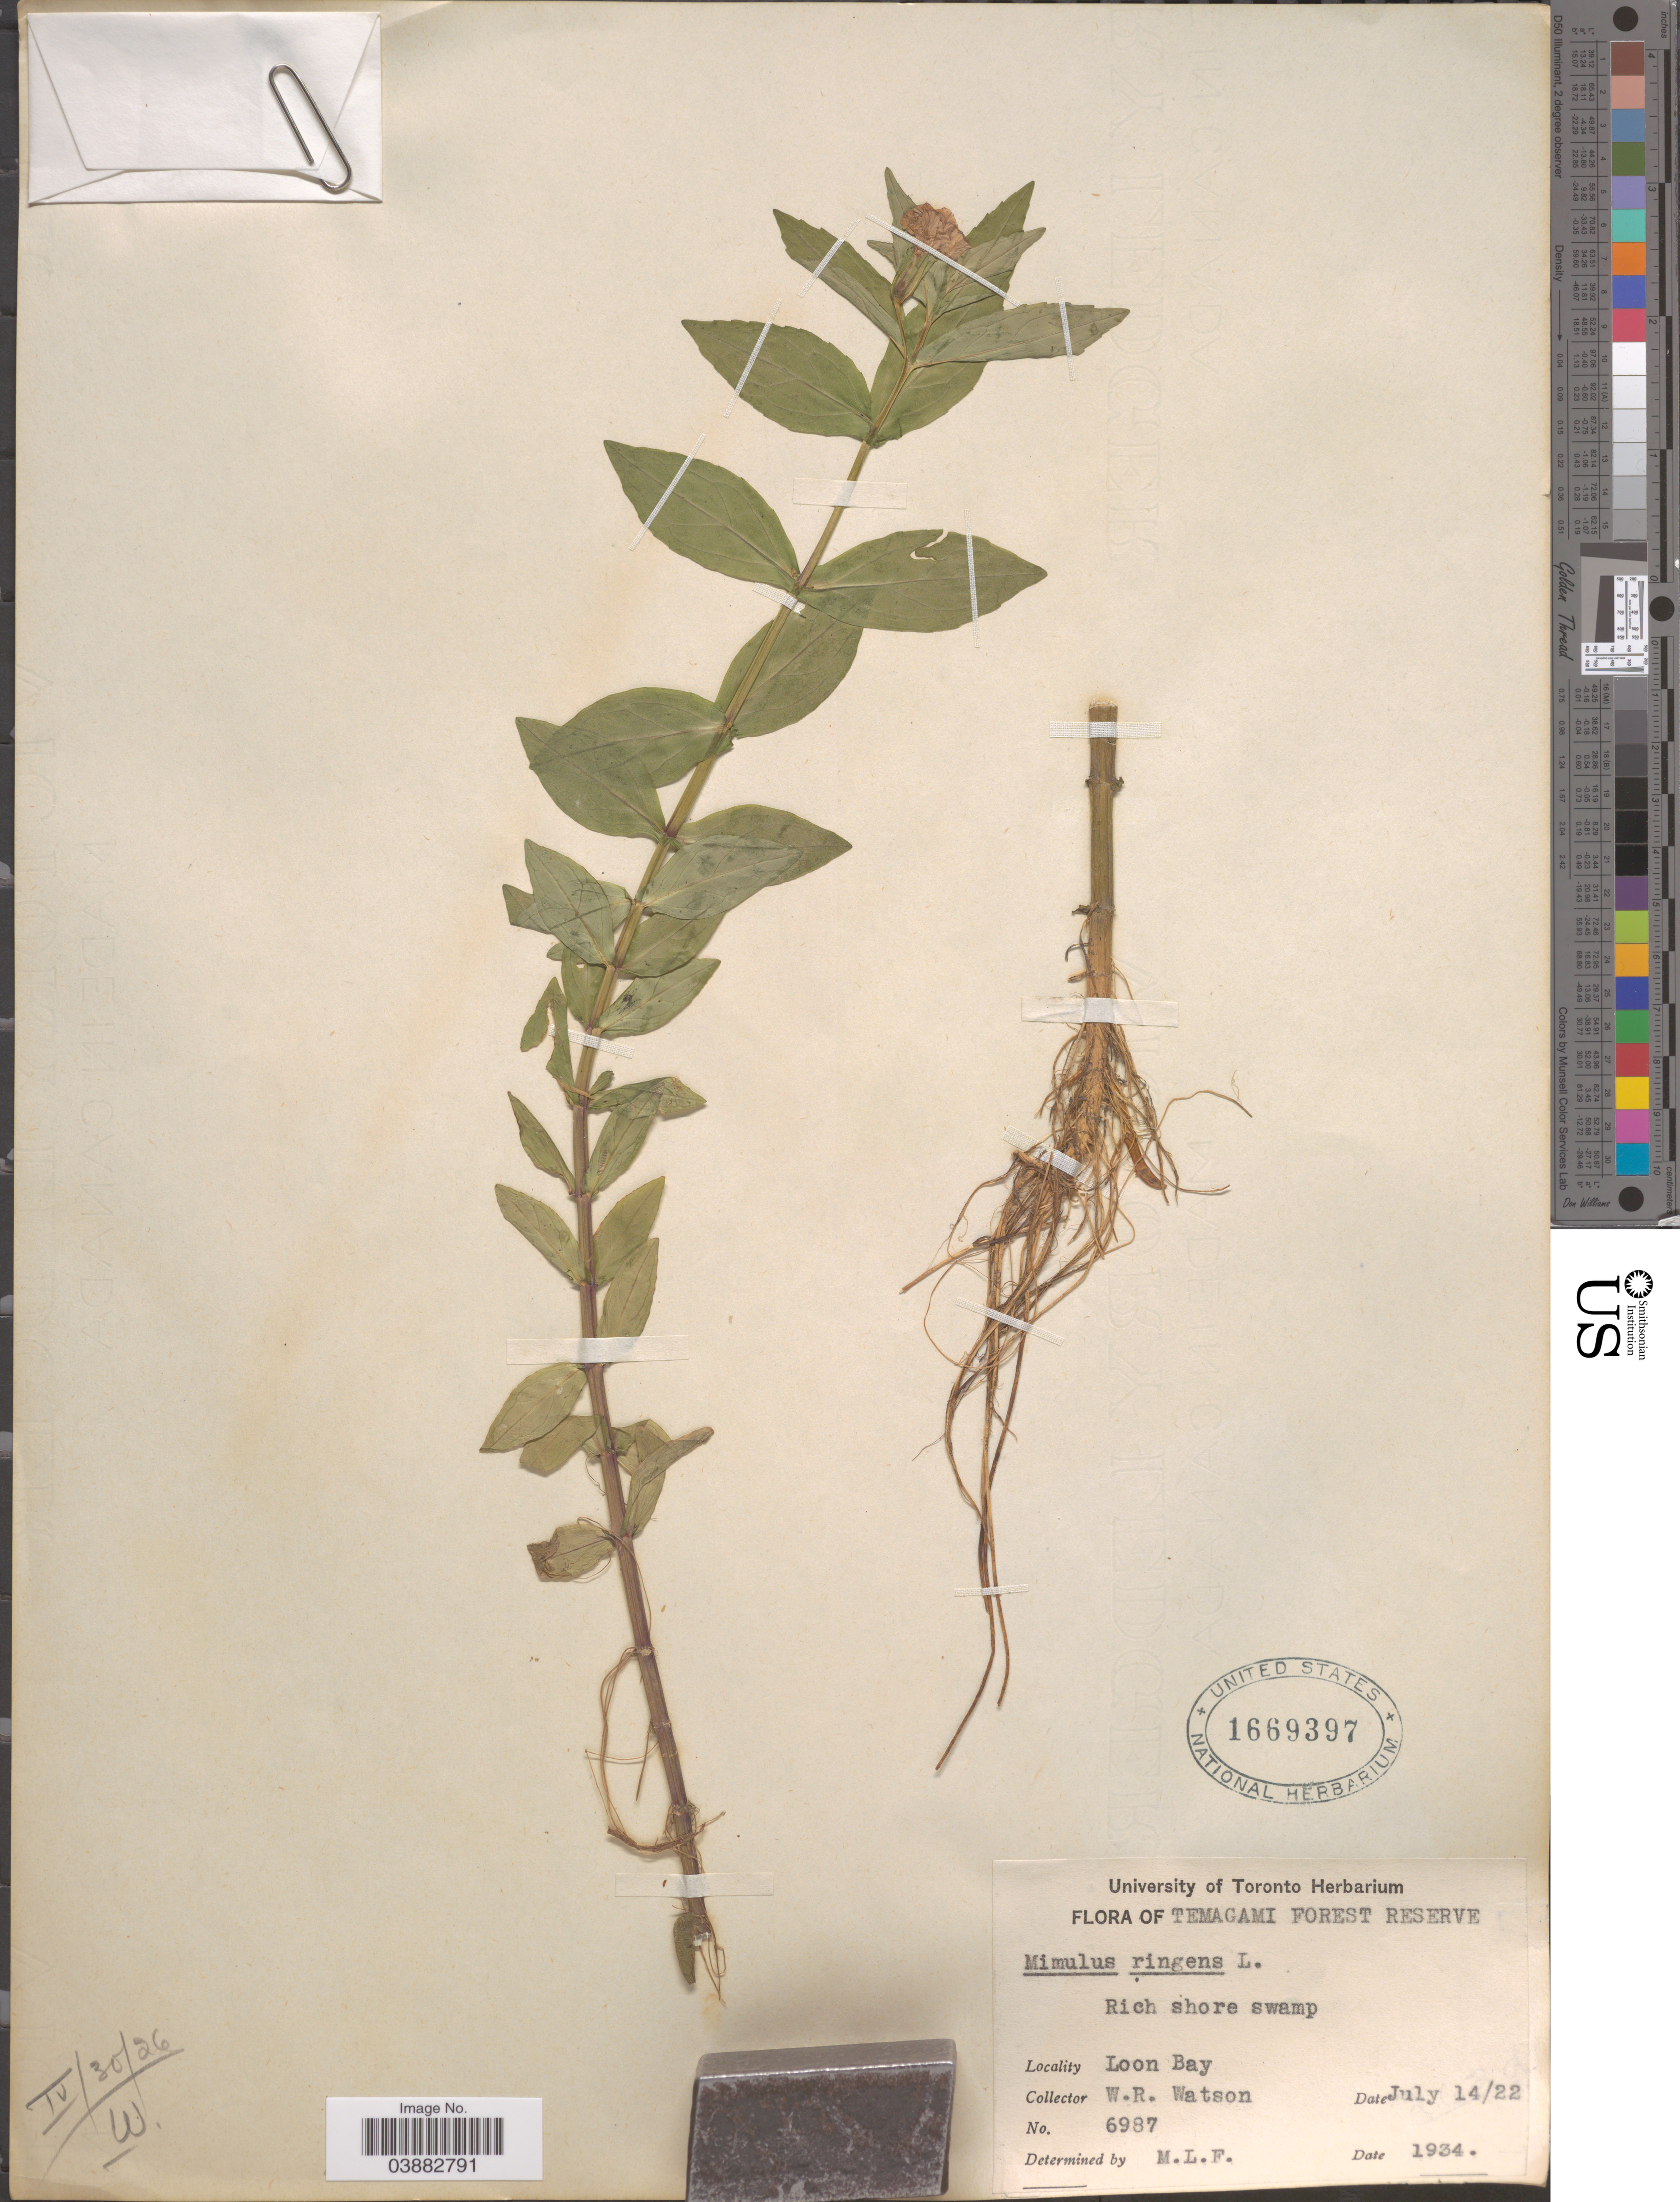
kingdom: Plantae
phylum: Tracheophyta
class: Magnoliopsida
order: Lamiales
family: Phrymaceae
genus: Mimulus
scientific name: Mimulus ringens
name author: L.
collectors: W. R. Watson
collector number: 6987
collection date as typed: Transcribed d/m/y: 14/7/22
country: Canada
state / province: Ontario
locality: Temagami Forest Reserve. Loon Bay.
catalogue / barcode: US 1669397